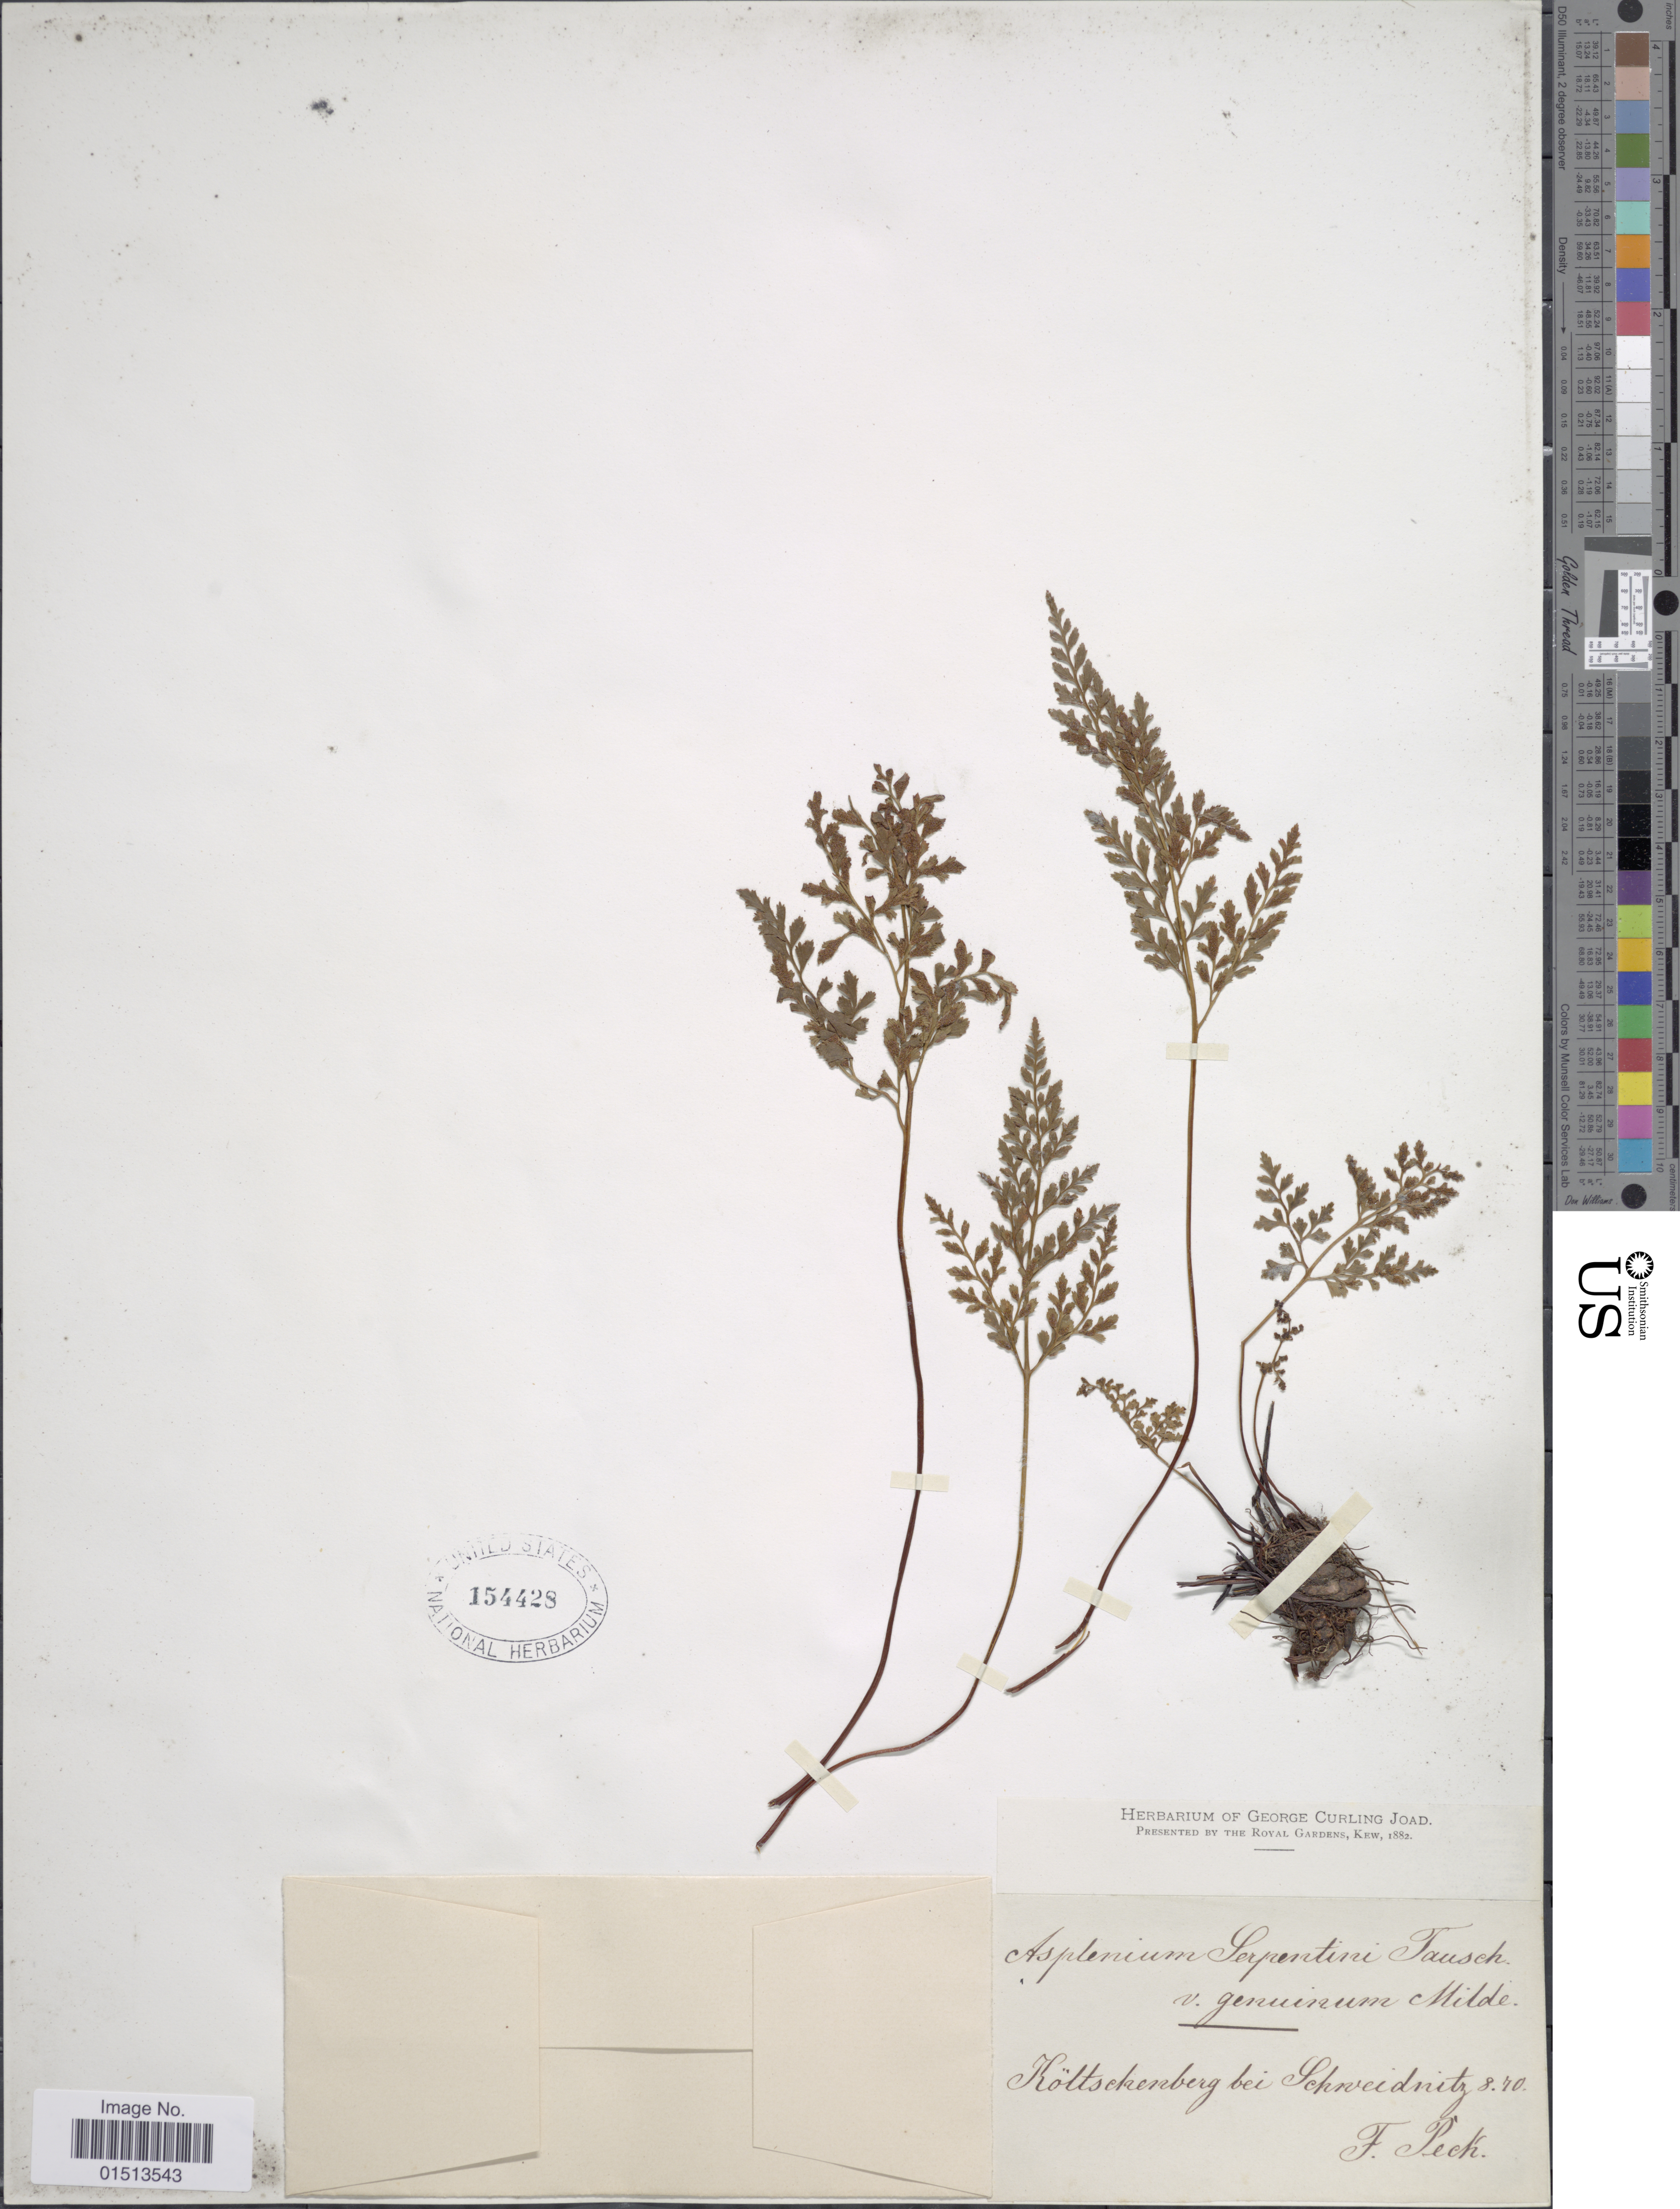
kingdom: Plantae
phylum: Tracheophyta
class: Polypodiopsida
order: Polypodiales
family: Aspleniaceae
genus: Asplenium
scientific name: Asplenium adiantum-nigrum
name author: L.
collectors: F. Peck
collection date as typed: Transcribed d/m/y: /8/70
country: Germany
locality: Köttsckenberg bei Schwednitz. [interpreted]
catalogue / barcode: US 154428